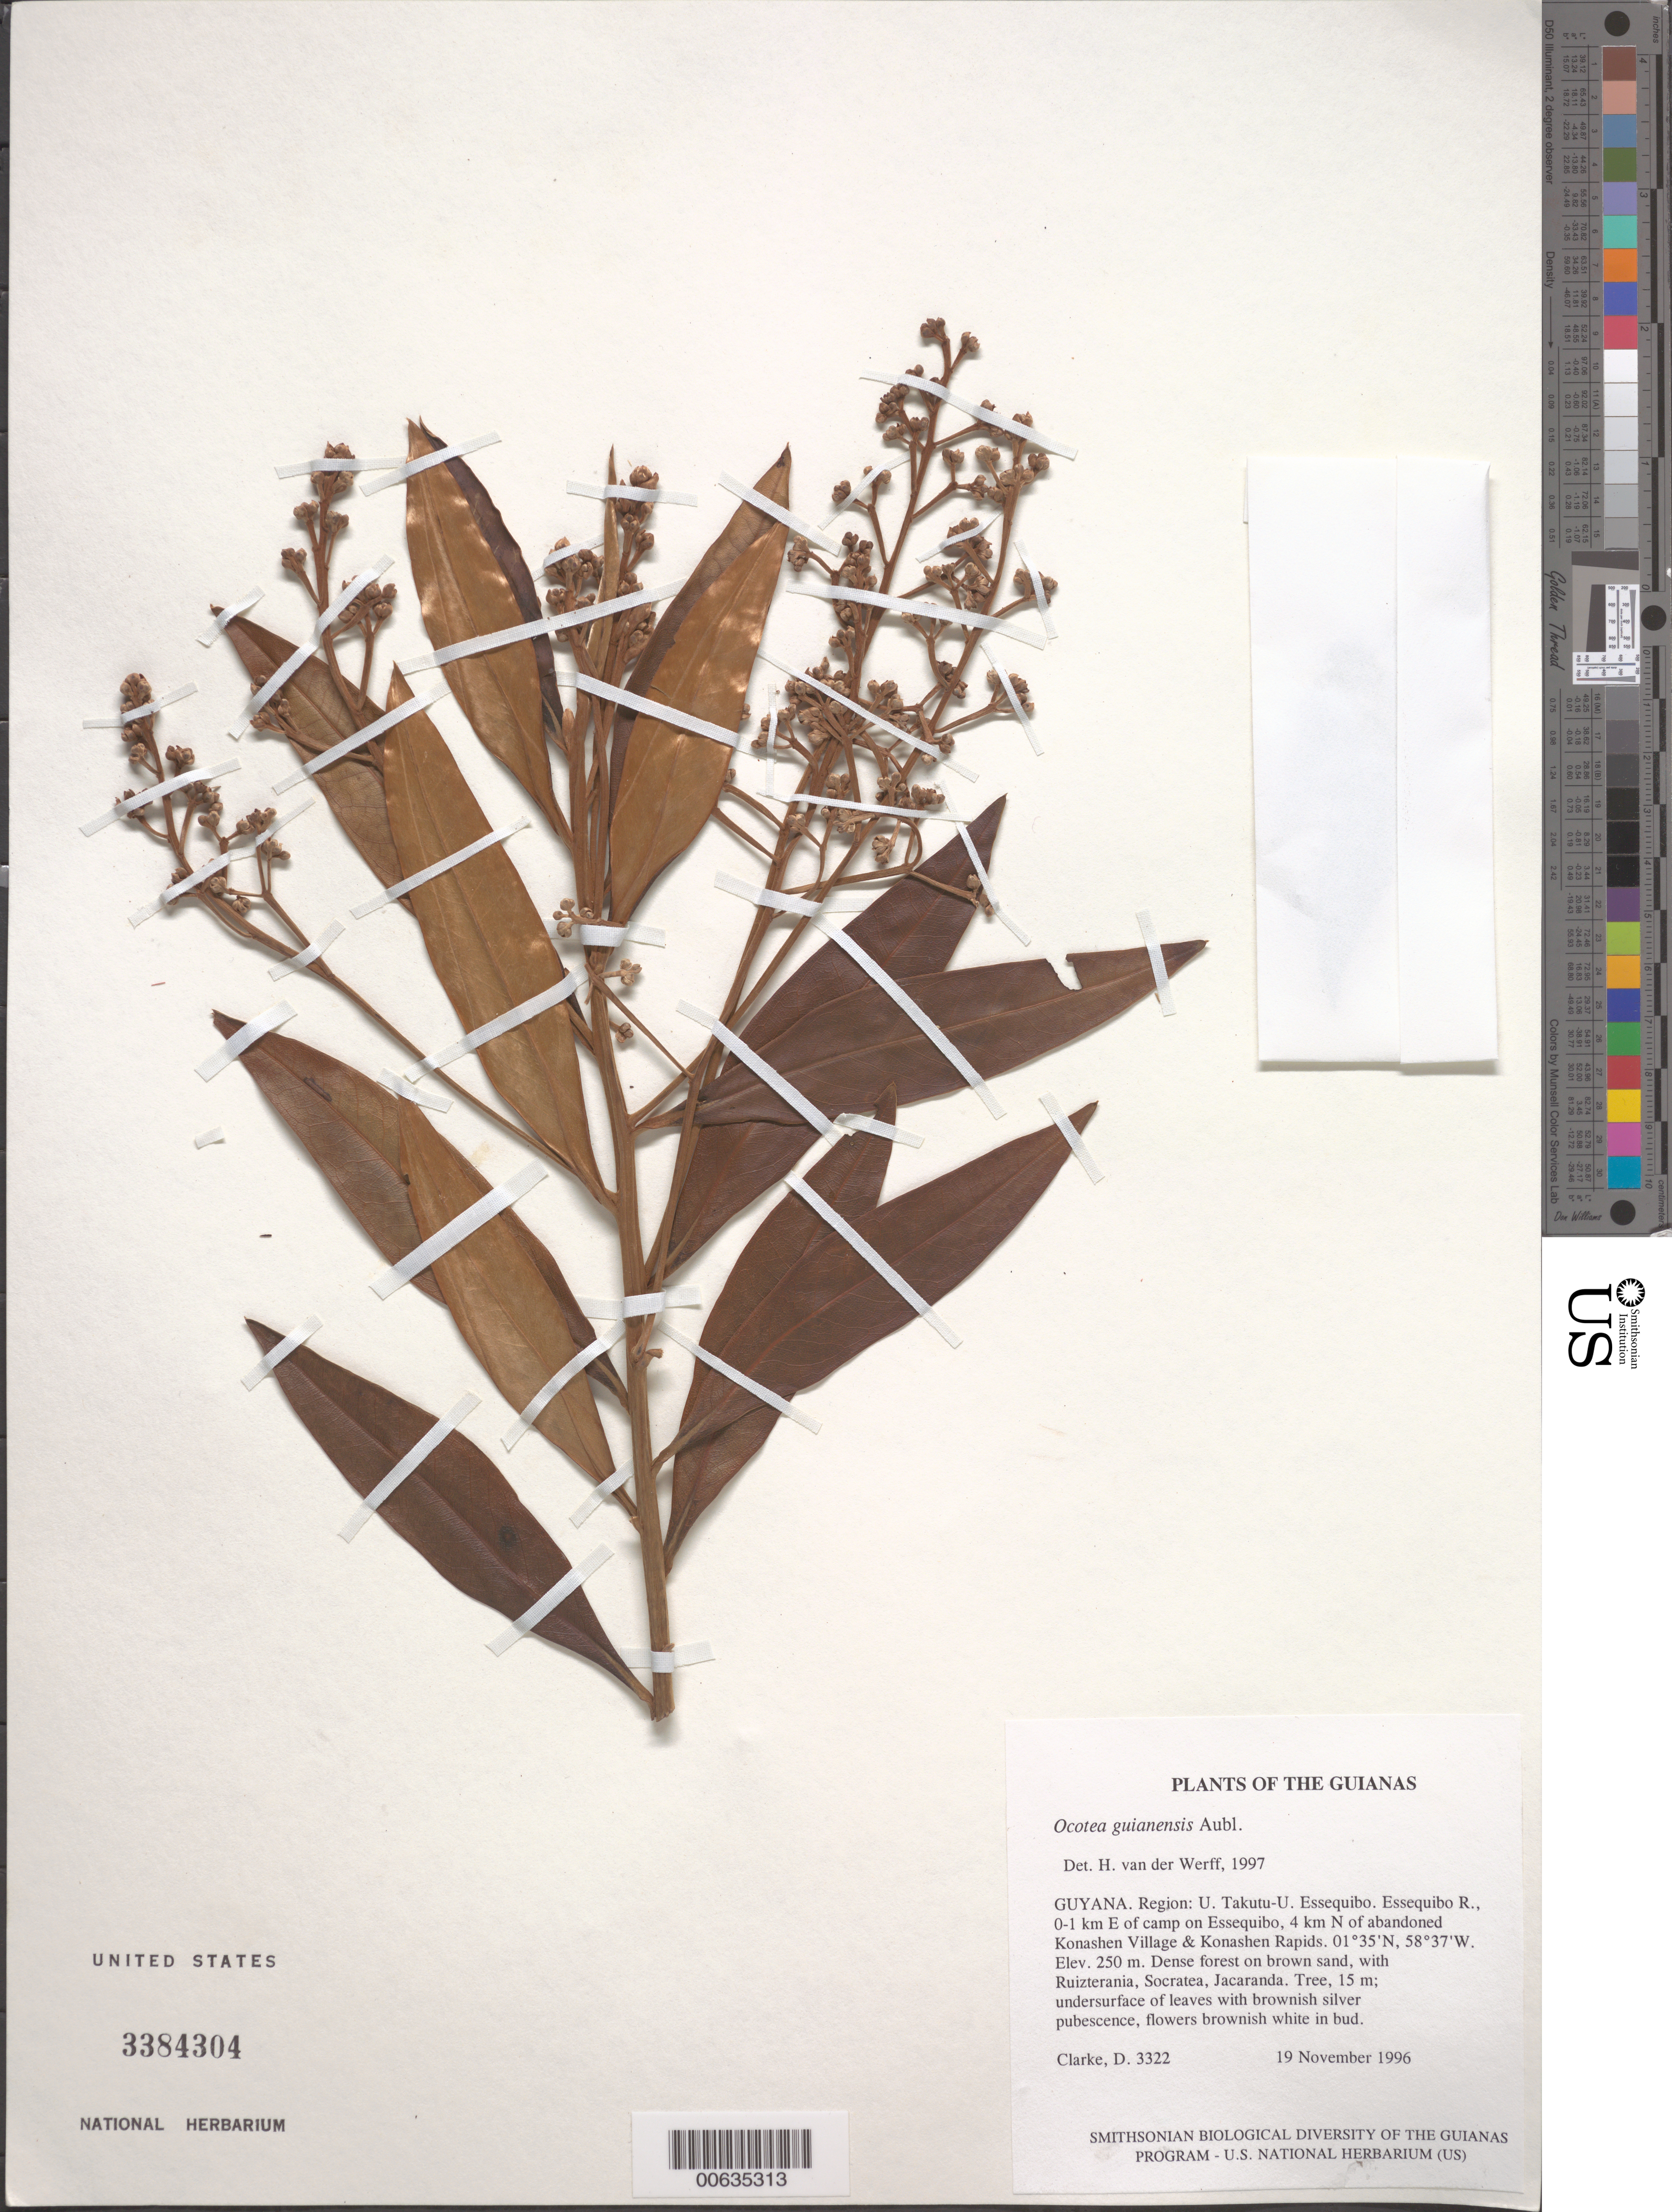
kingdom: Plantae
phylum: Tracheophyta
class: Magnoliopsida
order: Laurales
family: Lauraceae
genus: Ocotea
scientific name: Ocotea guianensis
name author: Aubl.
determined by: van der Werff, H., (MO), Missouri Botanical Garden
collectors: H. D. Clarke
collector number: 3322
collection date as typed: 19 November 1996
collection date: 1996-11-19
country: Guyana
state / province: U. Takutu-U. Essequibo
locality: Essequibo R., 0-1 km E of camp on Essequibo, 4 km N of abandoned Konashen Village & Konashen Rapids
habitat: Dense forest on brown sand, with Ruizterania, Socratea, Jacaranda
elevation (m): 250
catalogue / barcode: US 3384304